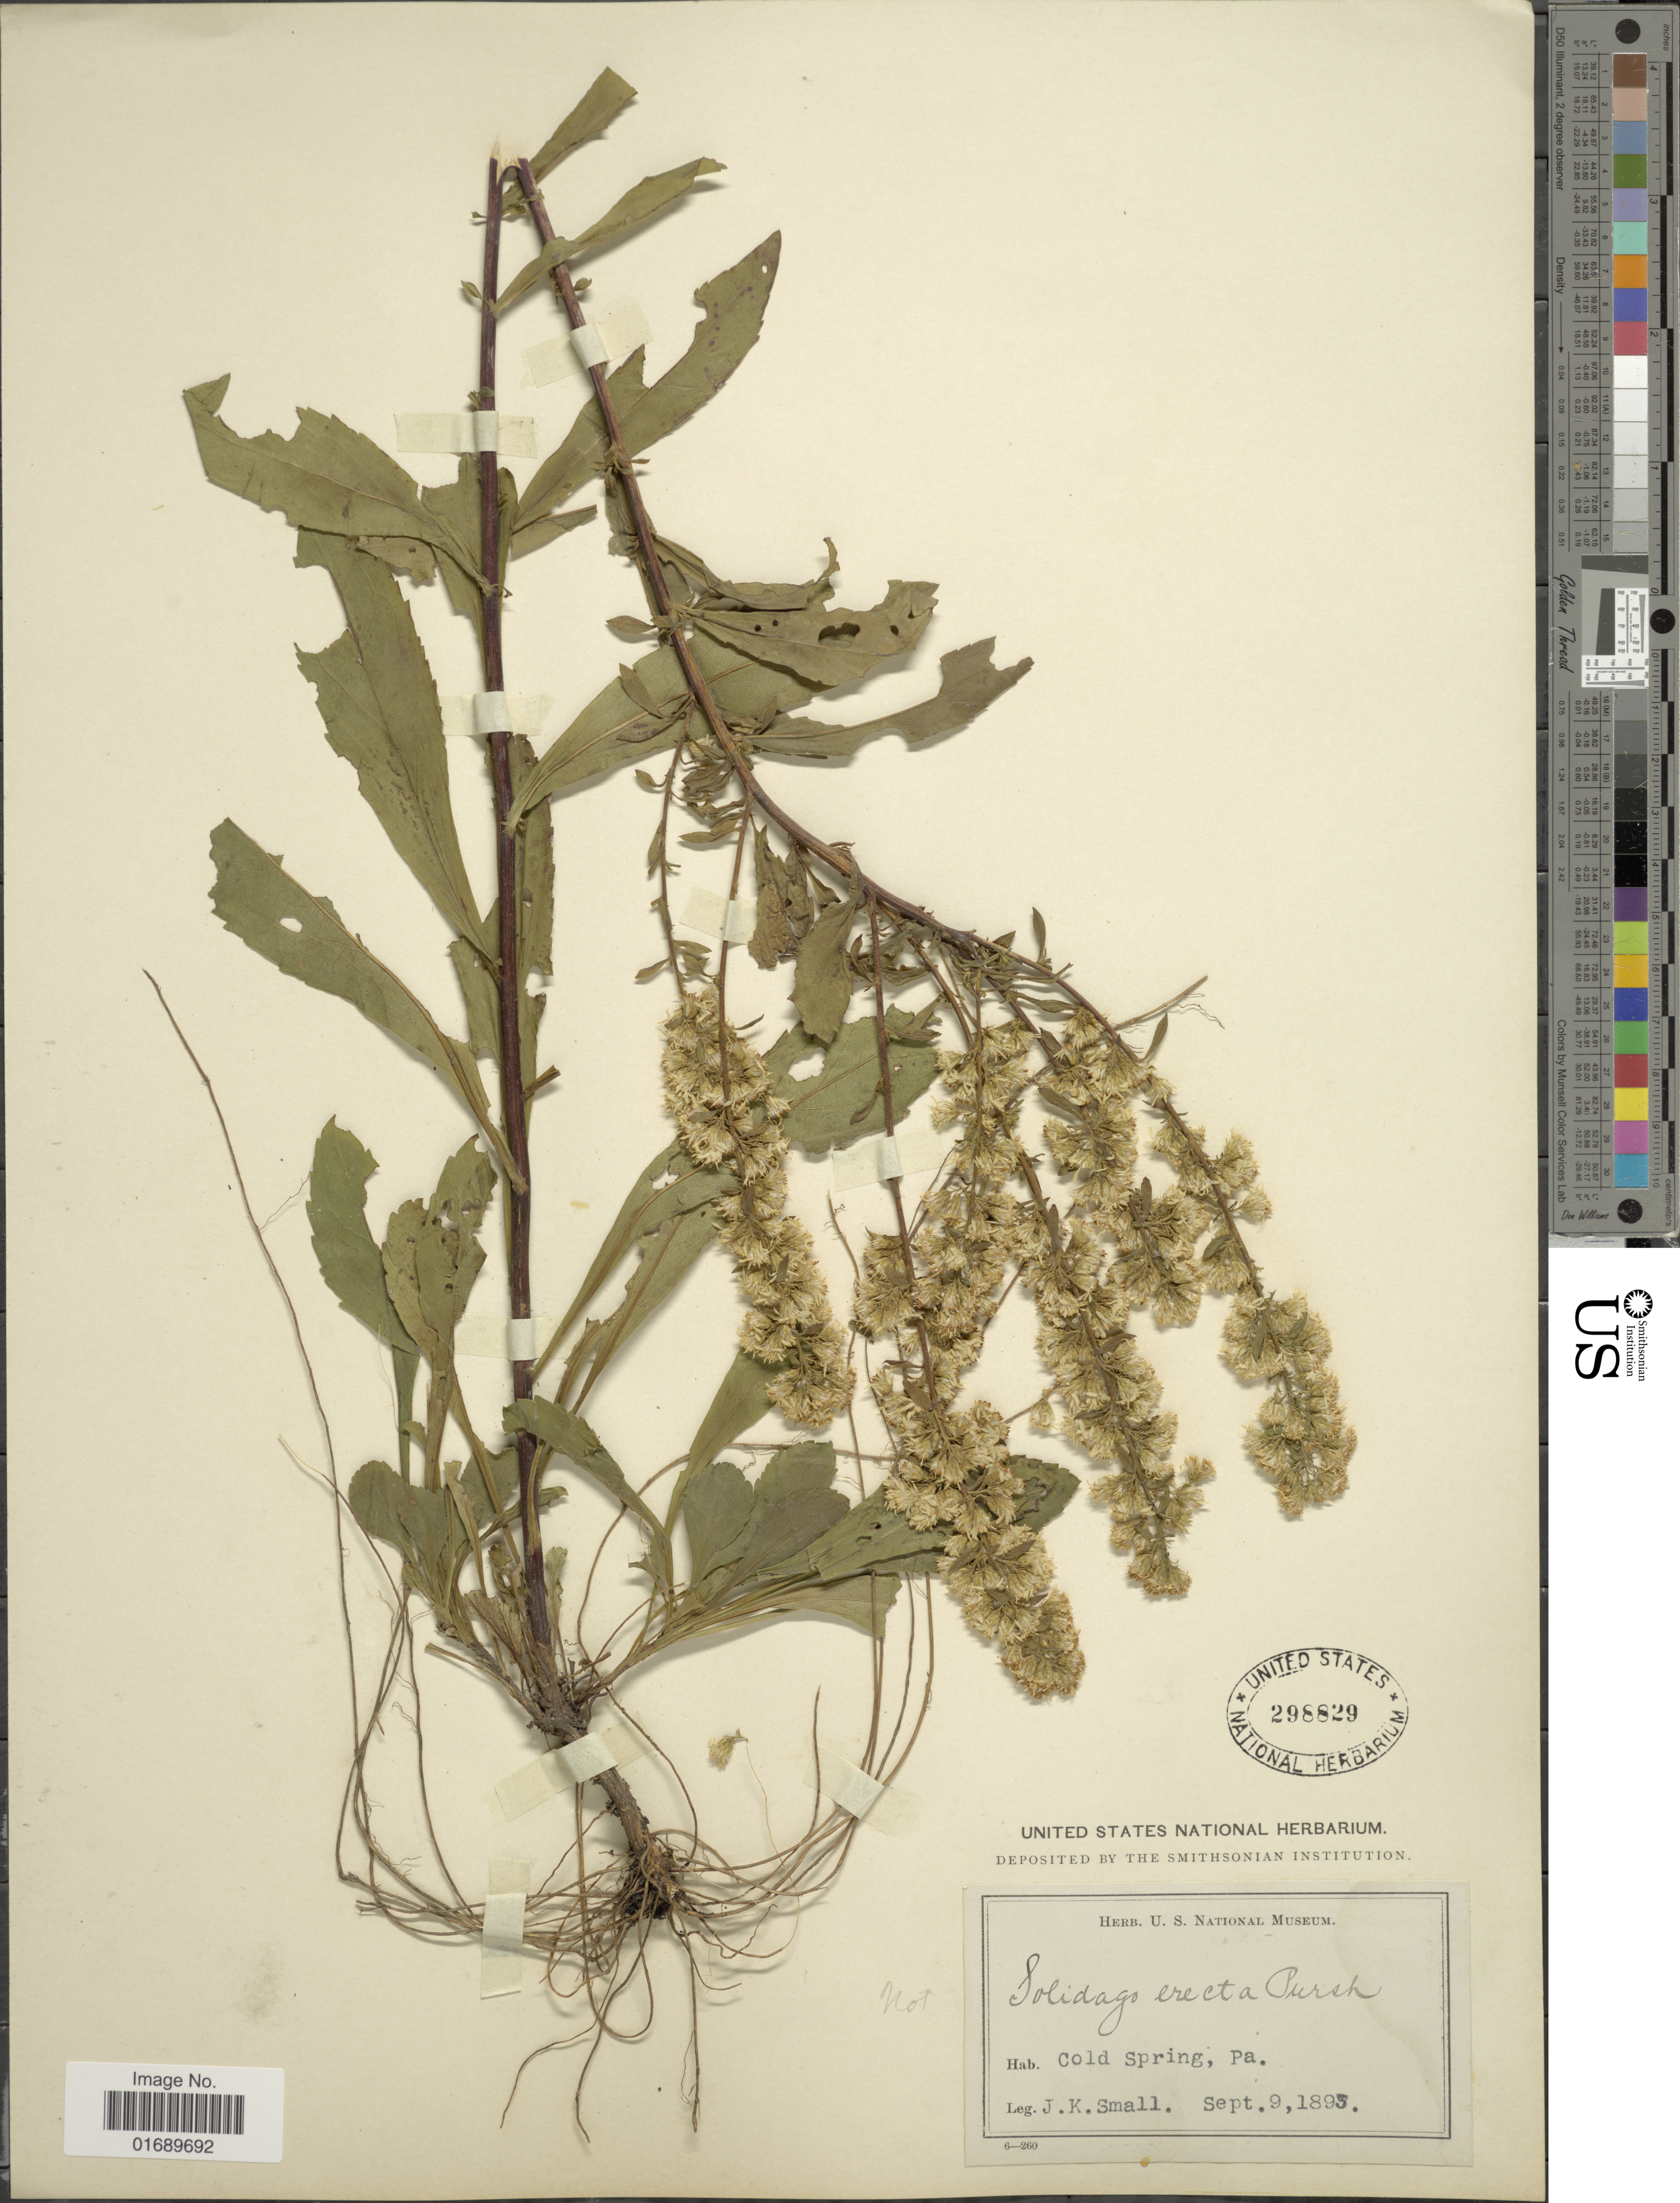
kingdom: Plantae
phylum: Tracheophyta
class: Magnoliopsida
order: Asterales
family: Asteraceae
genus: Solidago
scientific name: Solidago puberula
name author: Nutt.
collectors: J. K. Small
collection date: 1893-09-09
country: United States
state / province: Pennsylvania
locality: Cold Spring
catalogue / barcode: US 298829